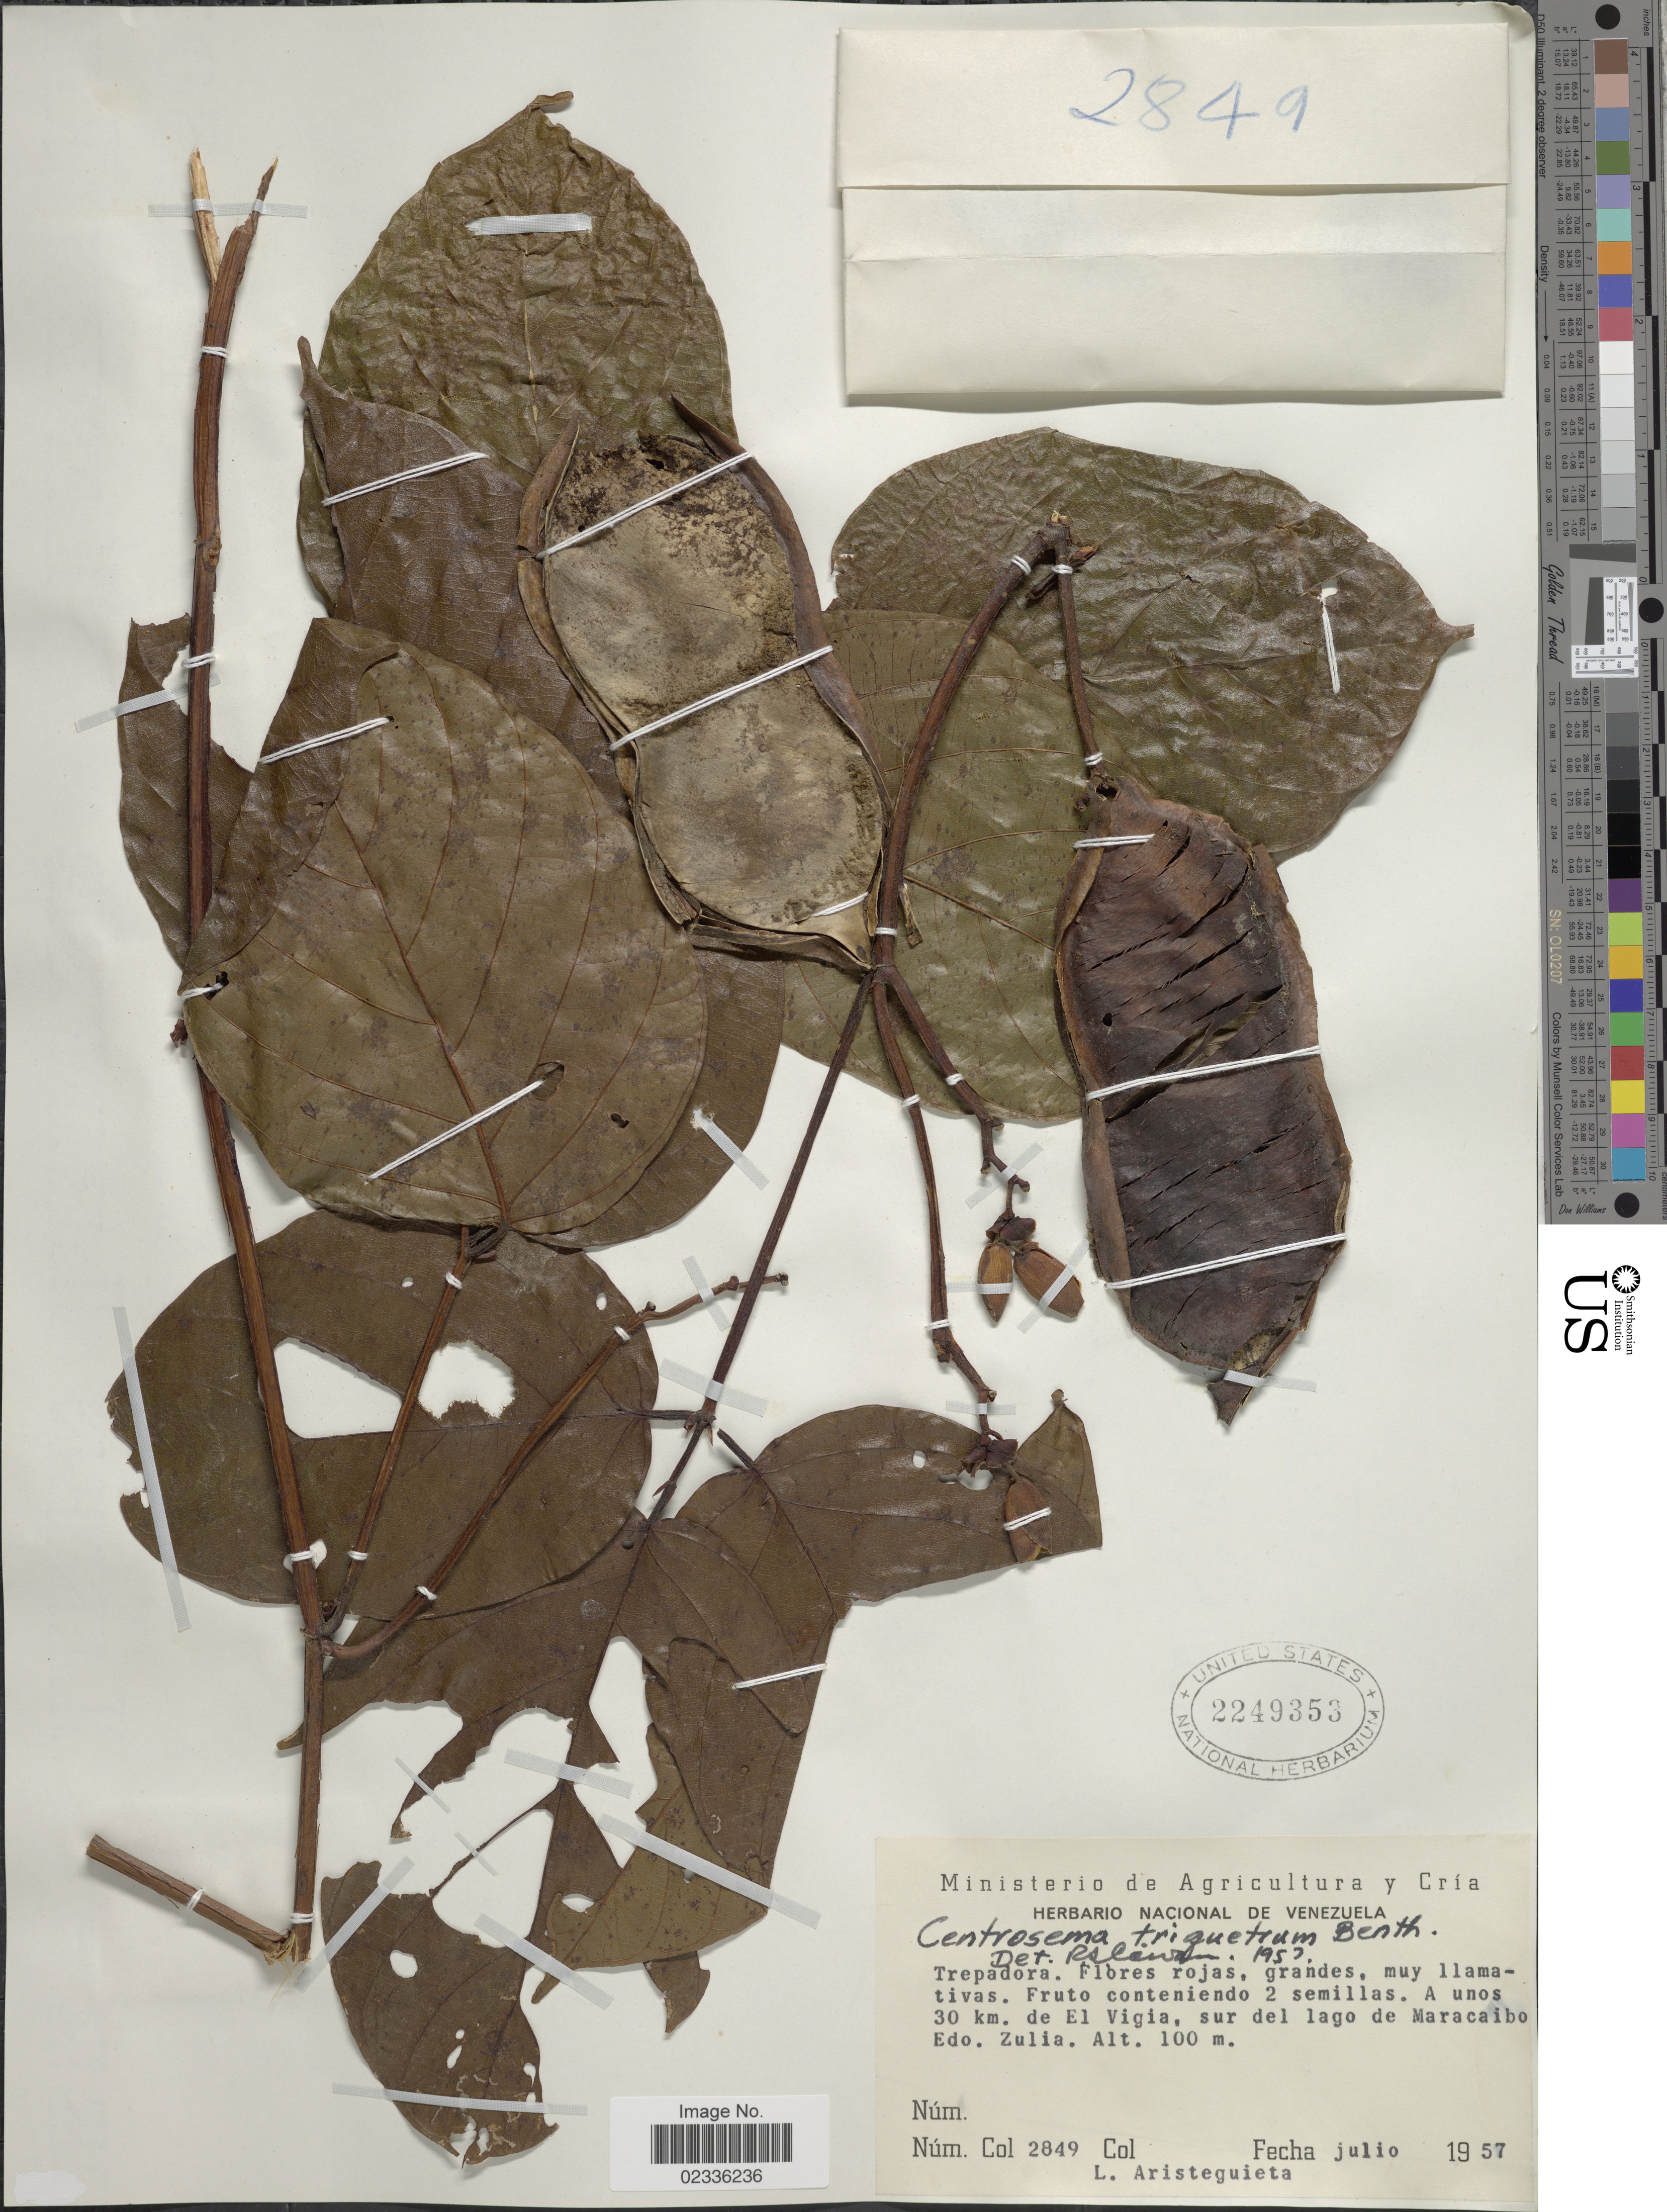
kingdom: Plantae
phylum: Tracheophyta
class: Magnoliopsida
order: Fabales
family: Fabaceae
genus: Centrosema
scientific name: Centrosema triquetrum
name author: Benth.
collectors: L. Aristeguieta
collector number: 2849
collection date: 1957-07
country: Venezuela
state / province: Zulia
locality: A unos 30 km. de El Vigia, sur del lago de Maracaibo Edo. Zulia.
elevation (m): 100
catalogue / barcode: US 2249353